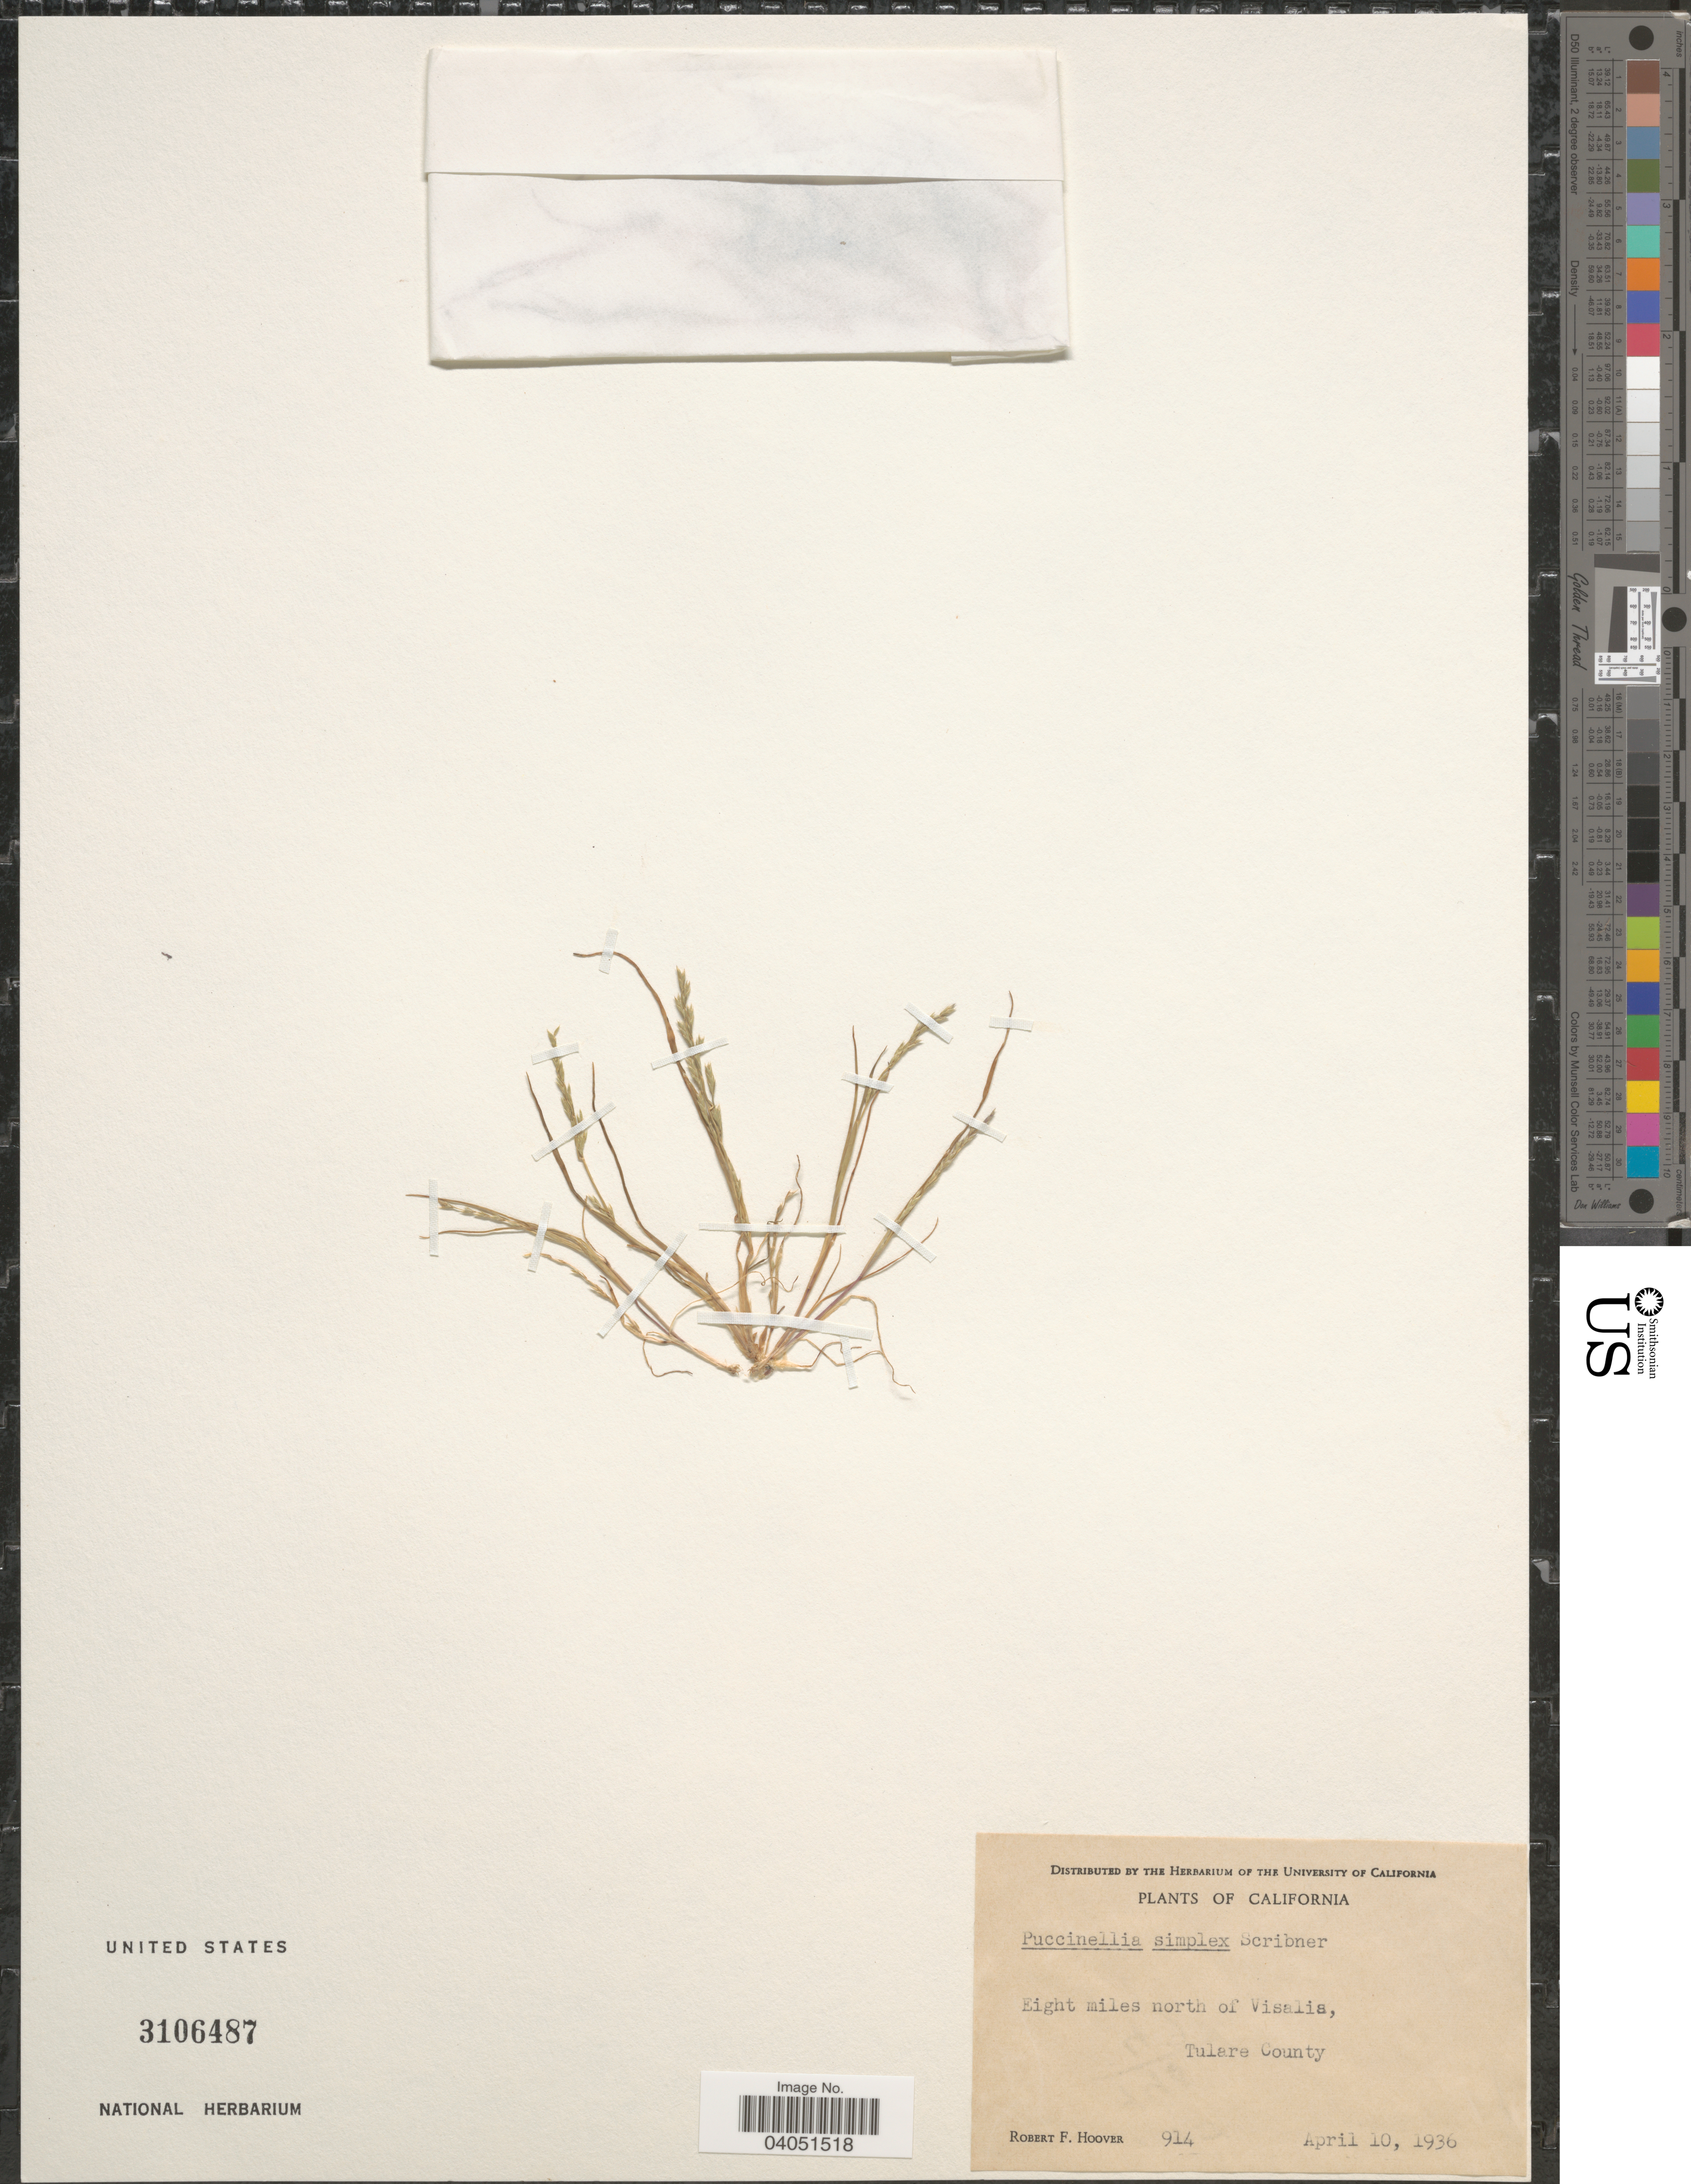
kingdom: Plantae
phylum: Tracheophyta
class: Liliopsida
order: Poales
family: Poaceae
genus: Puccinellia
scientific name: Puccinellia simplex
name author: Scribn.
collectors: R. F. Hoover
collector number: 914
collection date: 1936-04-10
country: United States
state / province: California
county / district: Tulare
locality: Eight miles north of Visalia, Tulare County.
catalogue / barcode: US 3106487